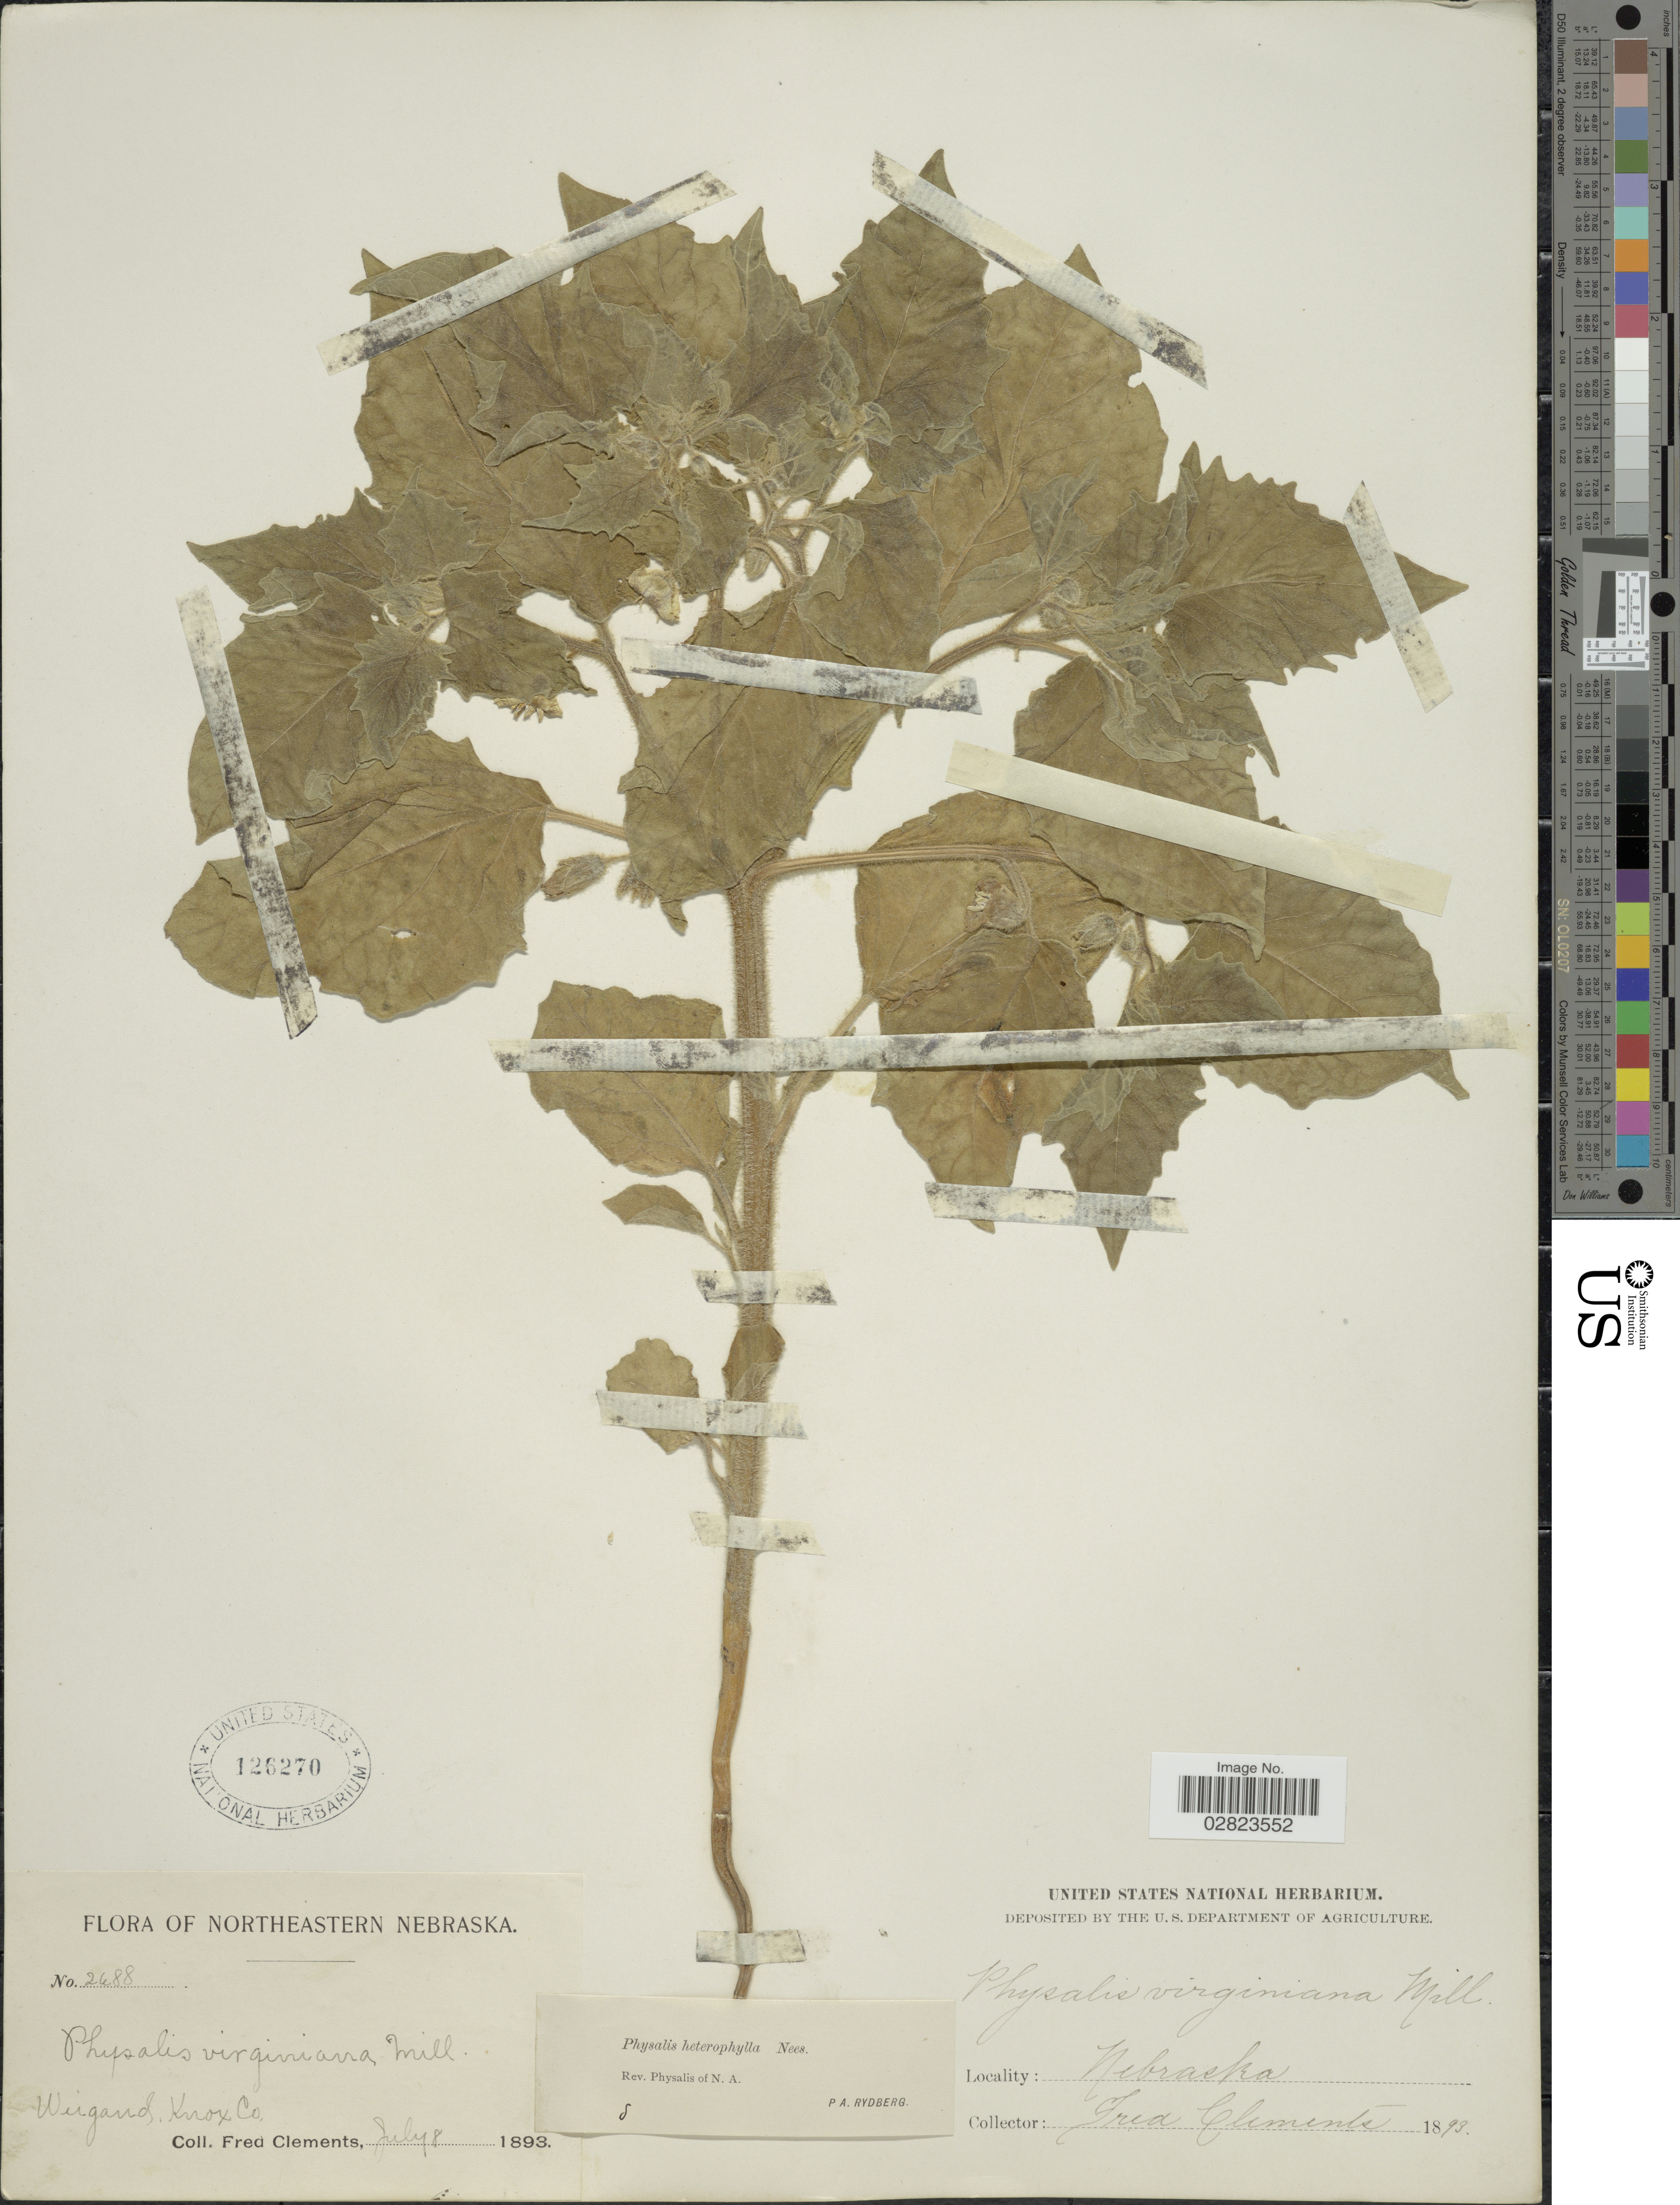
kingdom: Plantae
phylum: Tracheophyta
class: Magnoliopsida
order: Solanales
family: Solanaceae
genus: Physalis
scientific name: Physalis heterophylla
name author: Nees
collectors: F. Clements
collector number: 2688*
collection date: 1893-07-08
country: United States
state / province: Nebraska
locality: Northeastern Nebraska. Weigand, Knox Co.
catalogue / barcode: US 126270